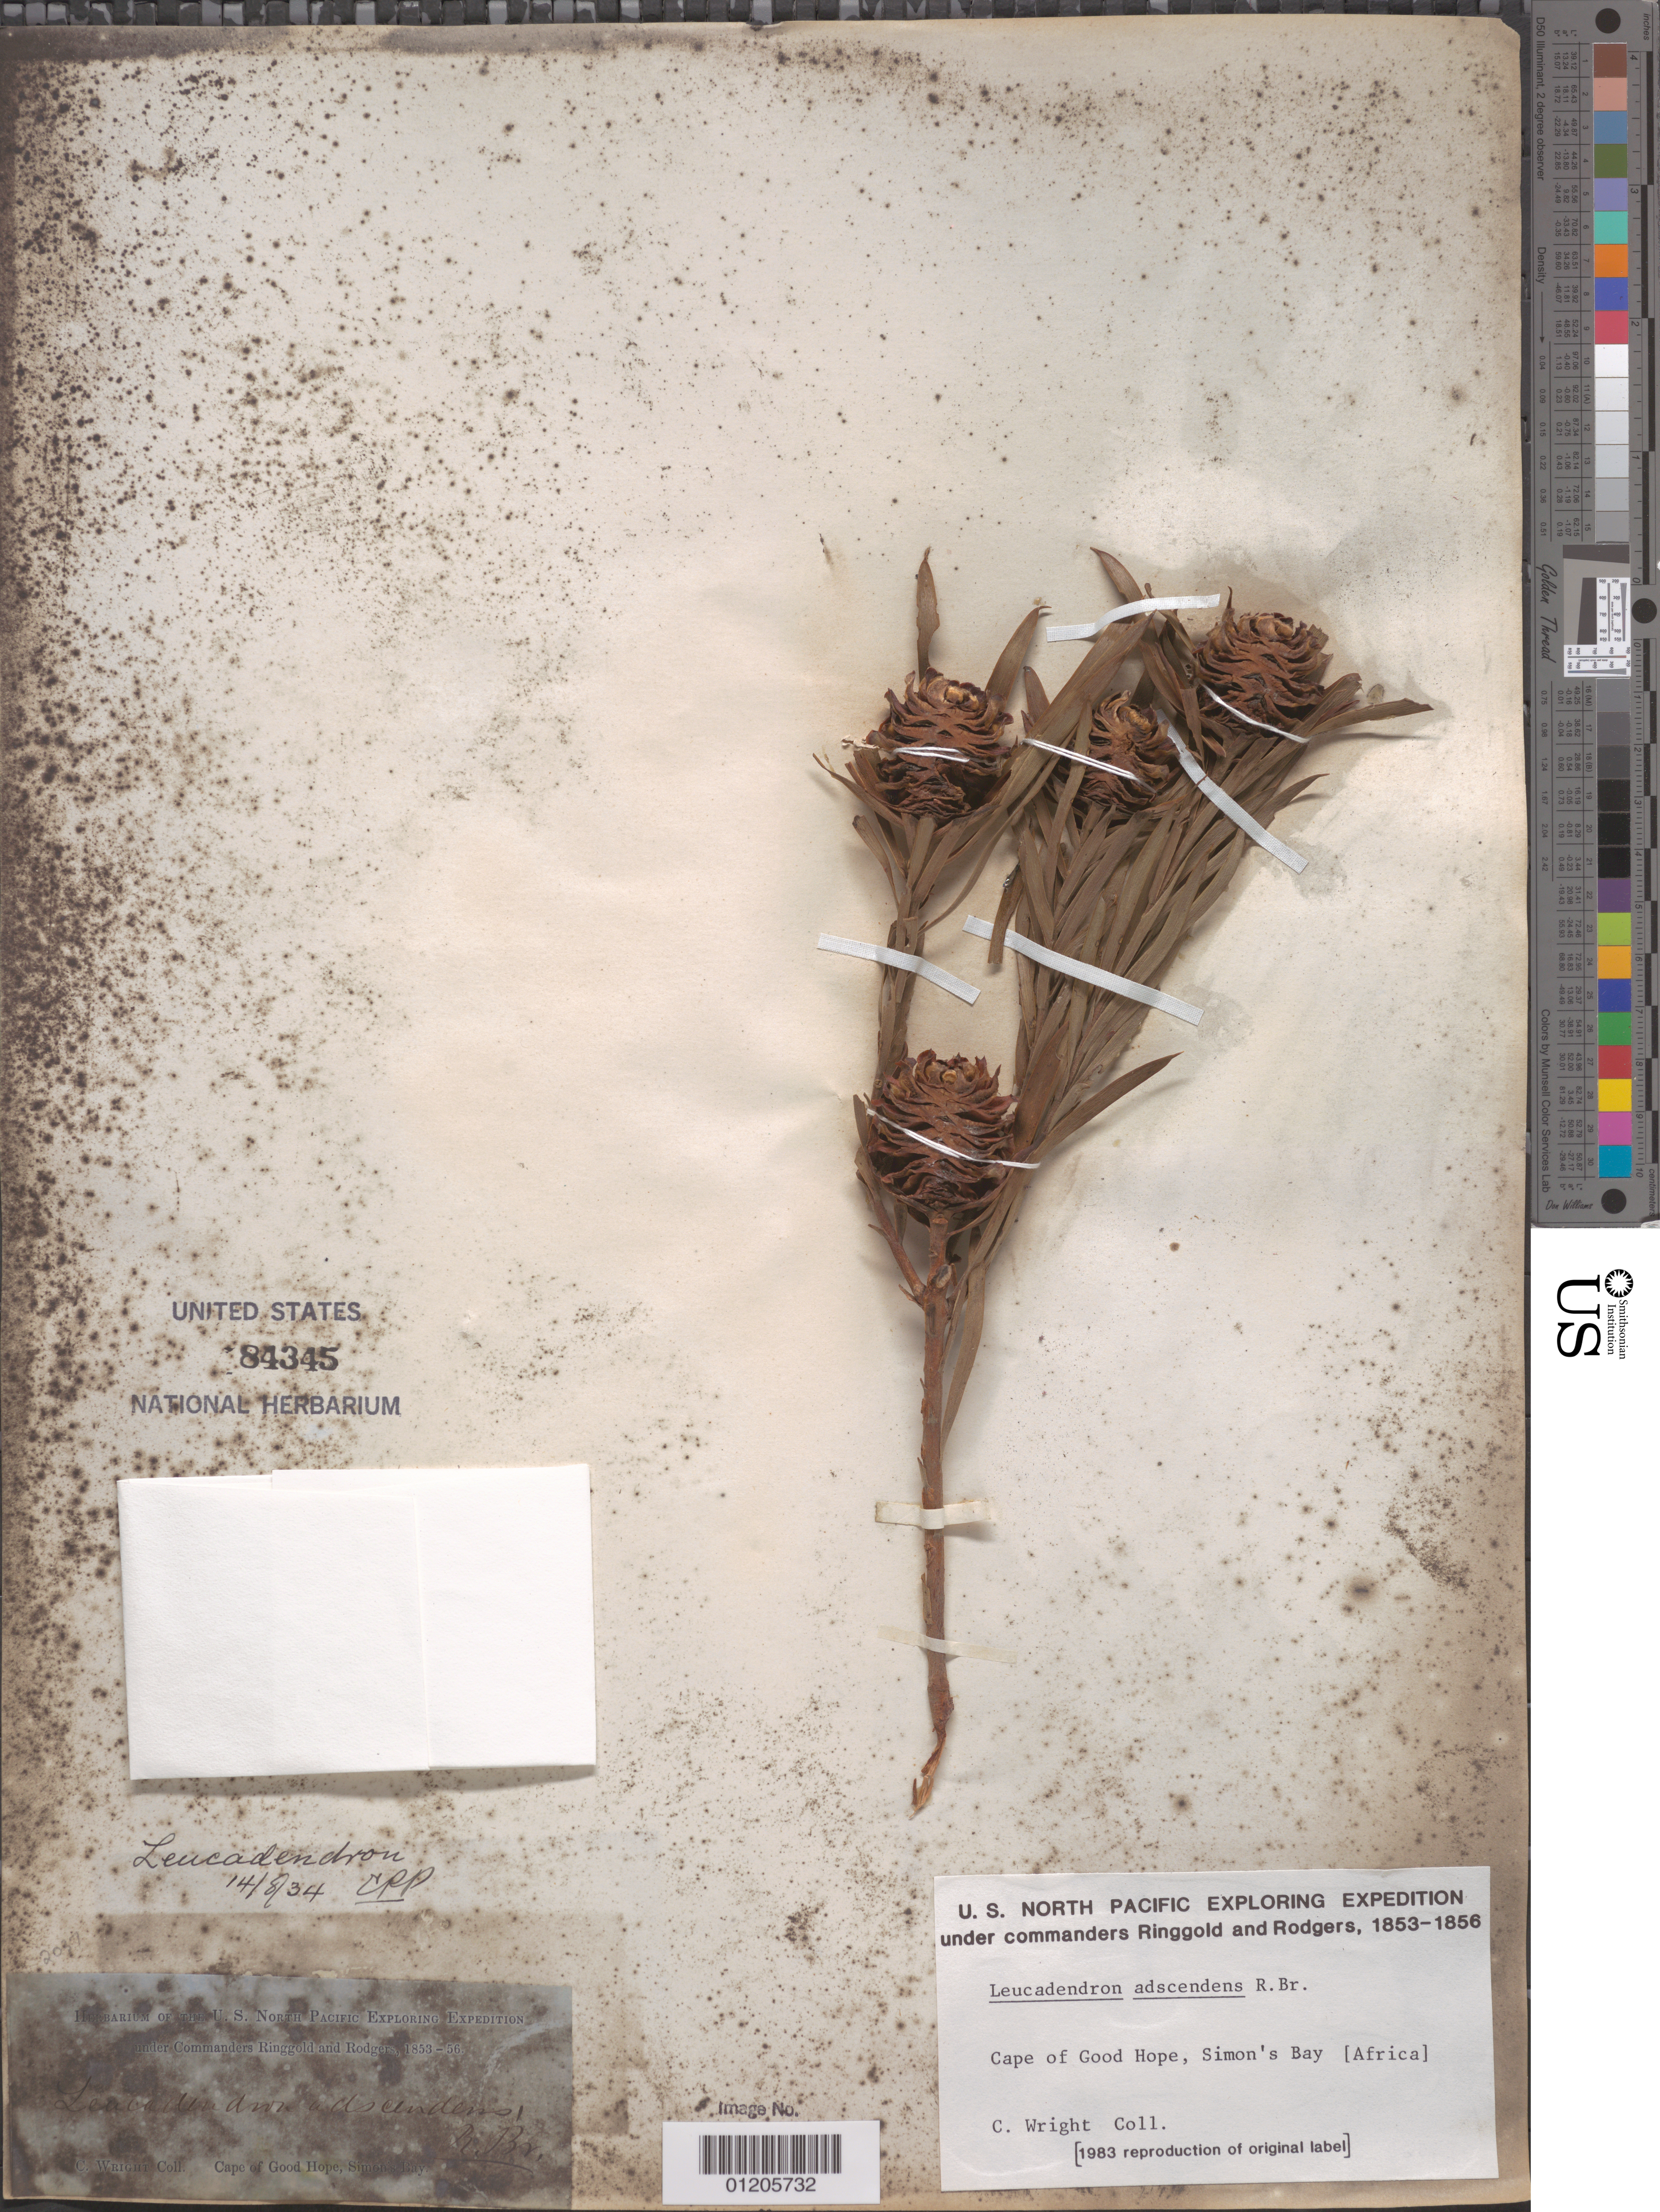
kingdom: Plantae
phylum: Tracheophyta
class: Magnoliopsida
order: Proteales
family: Proteaceae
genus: Leucadendron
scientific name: Leucadendron adscendens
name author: R. Br.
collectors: C. Wright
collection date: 1853/1856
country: South Africa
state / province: Western Cape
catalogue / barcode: US 84345